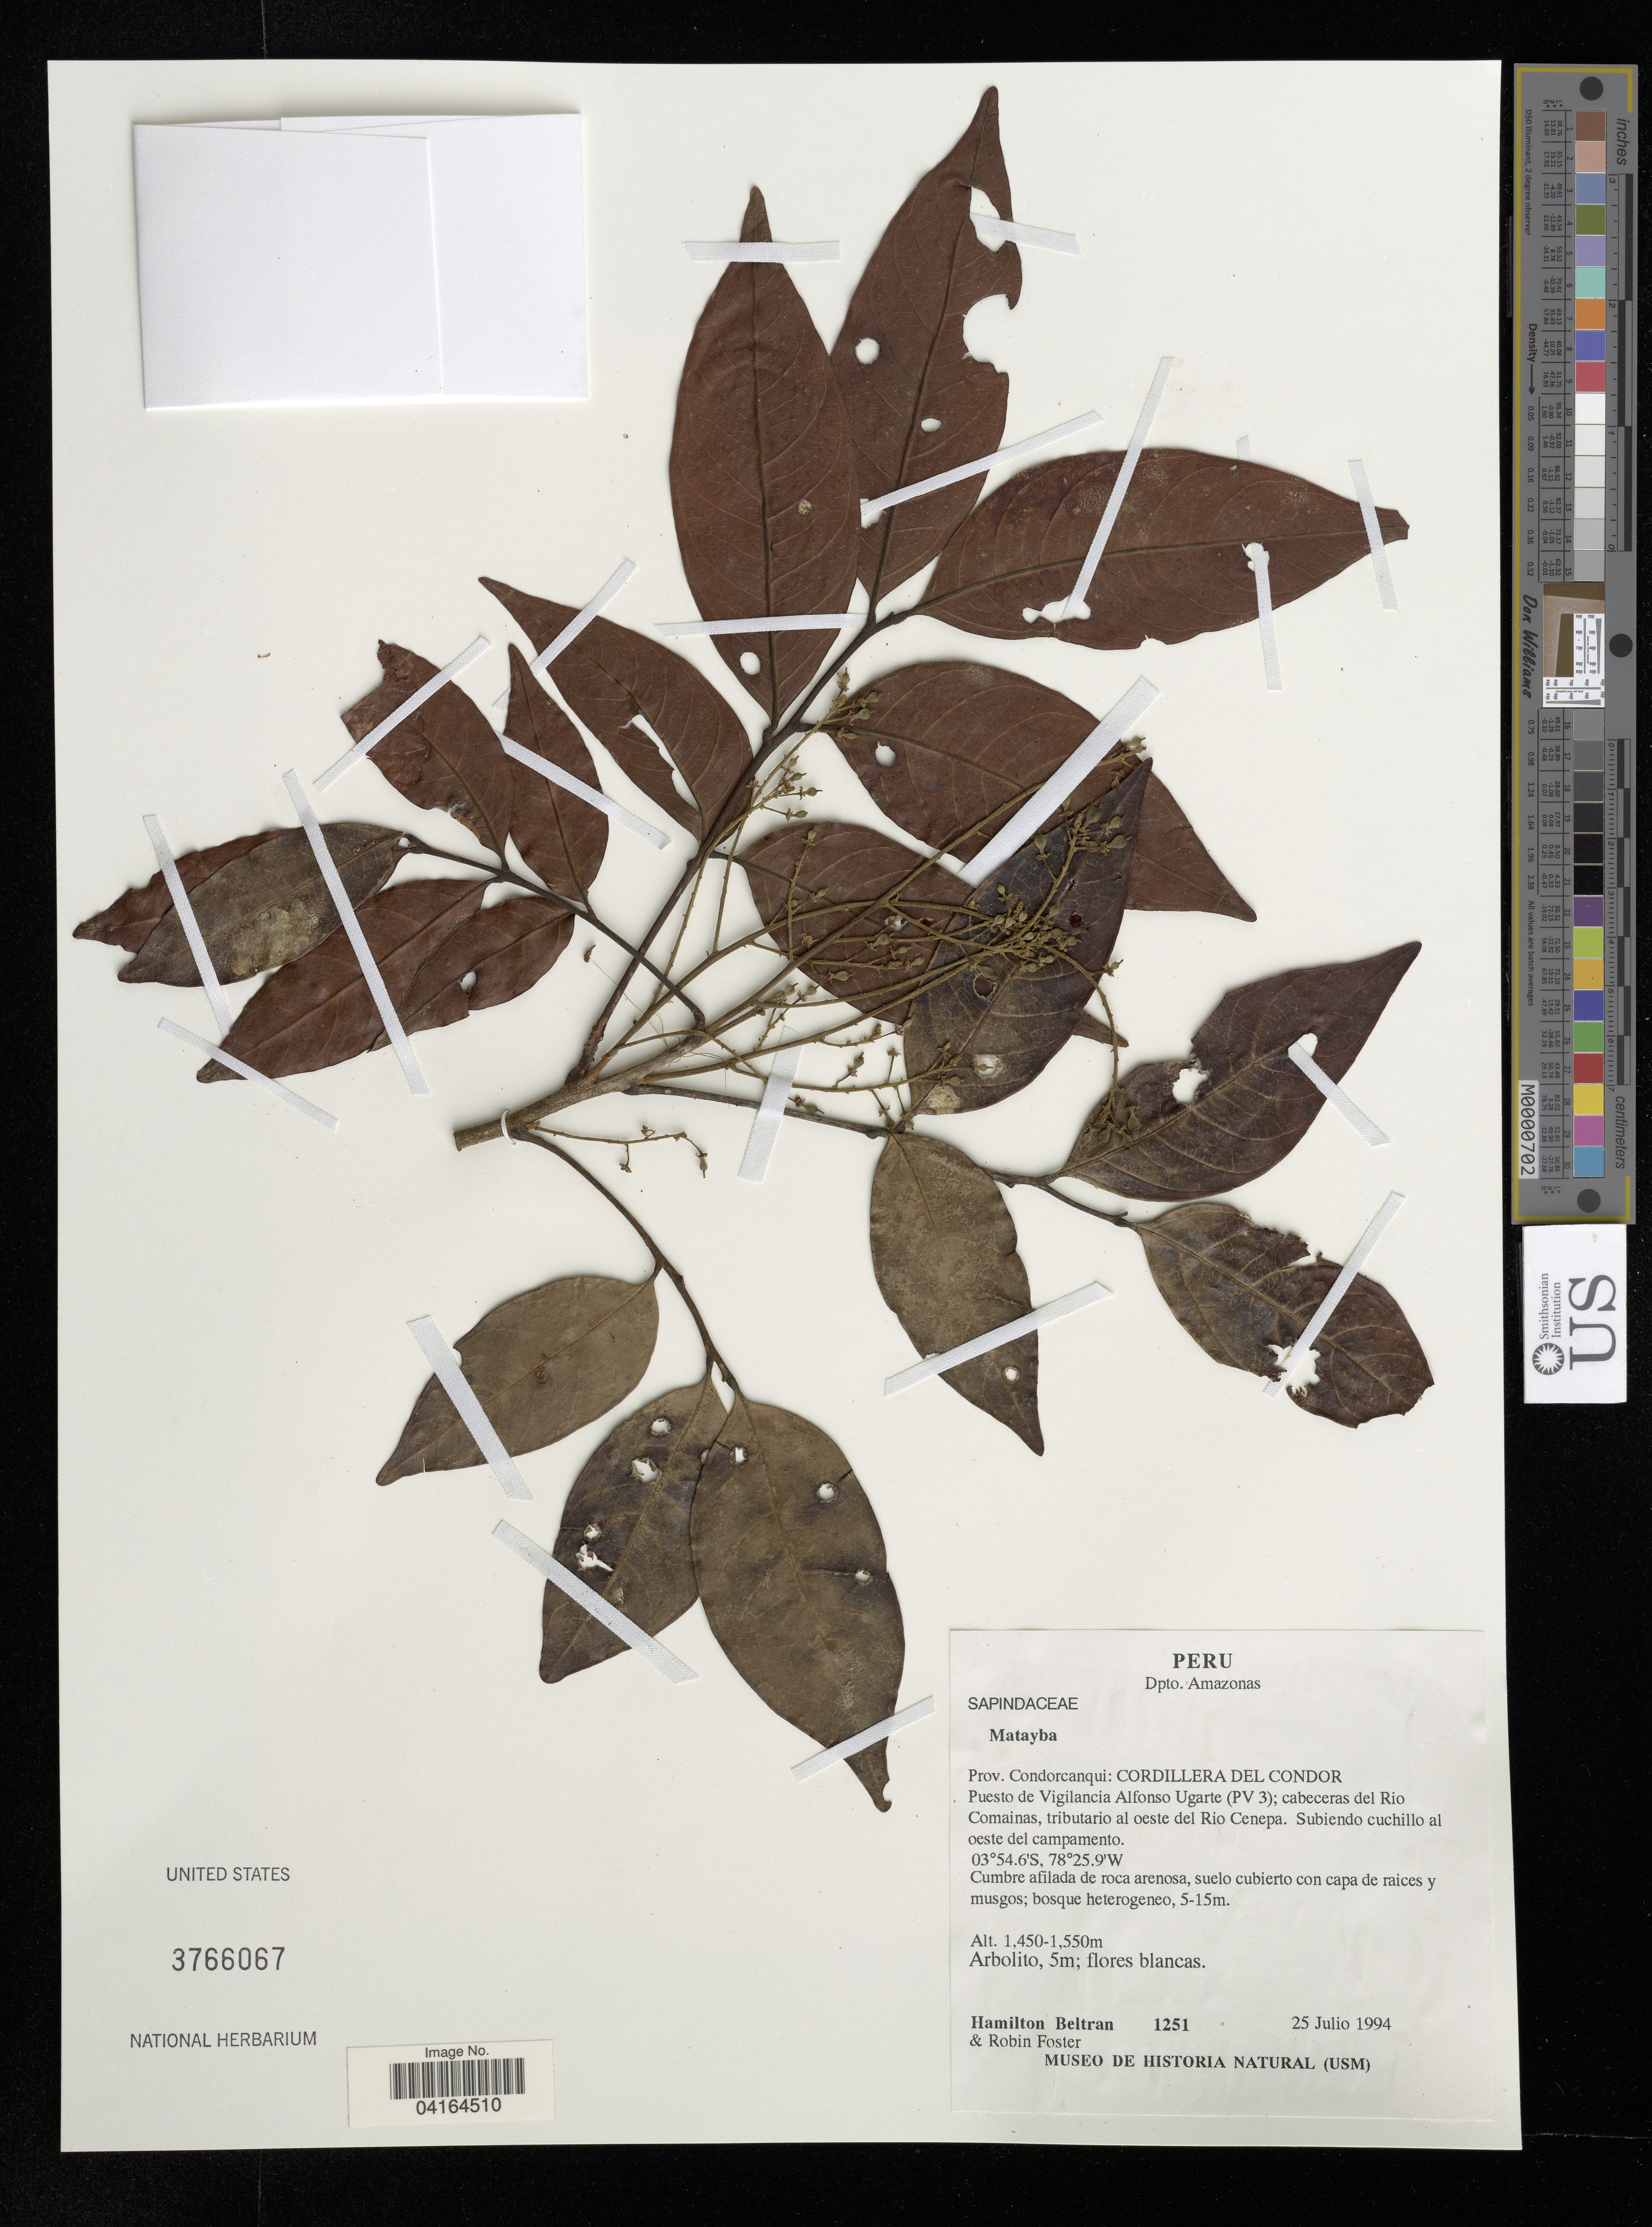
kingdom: Plantae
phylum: Tracheophyta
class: Magnoliopsida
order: Sapindales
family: Sapindaceae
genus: Matayba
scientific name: Matayba sp.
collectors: H. Beltran & R. B. Foster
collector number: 1251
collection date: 1994-07-25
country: Peru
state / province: Amazonas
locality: Dpto. Amazonas. Prov. Condorcanqui: Cordillera del Condor. Puesto de Vigilancia Alfonso Ugarte (PV 3); cabeceras del Rio Comainas, tributario al oeste del Rio Cenepa. Subiende cuchillo al oeste del campamento.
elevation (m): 1450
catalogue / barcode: US 3766067